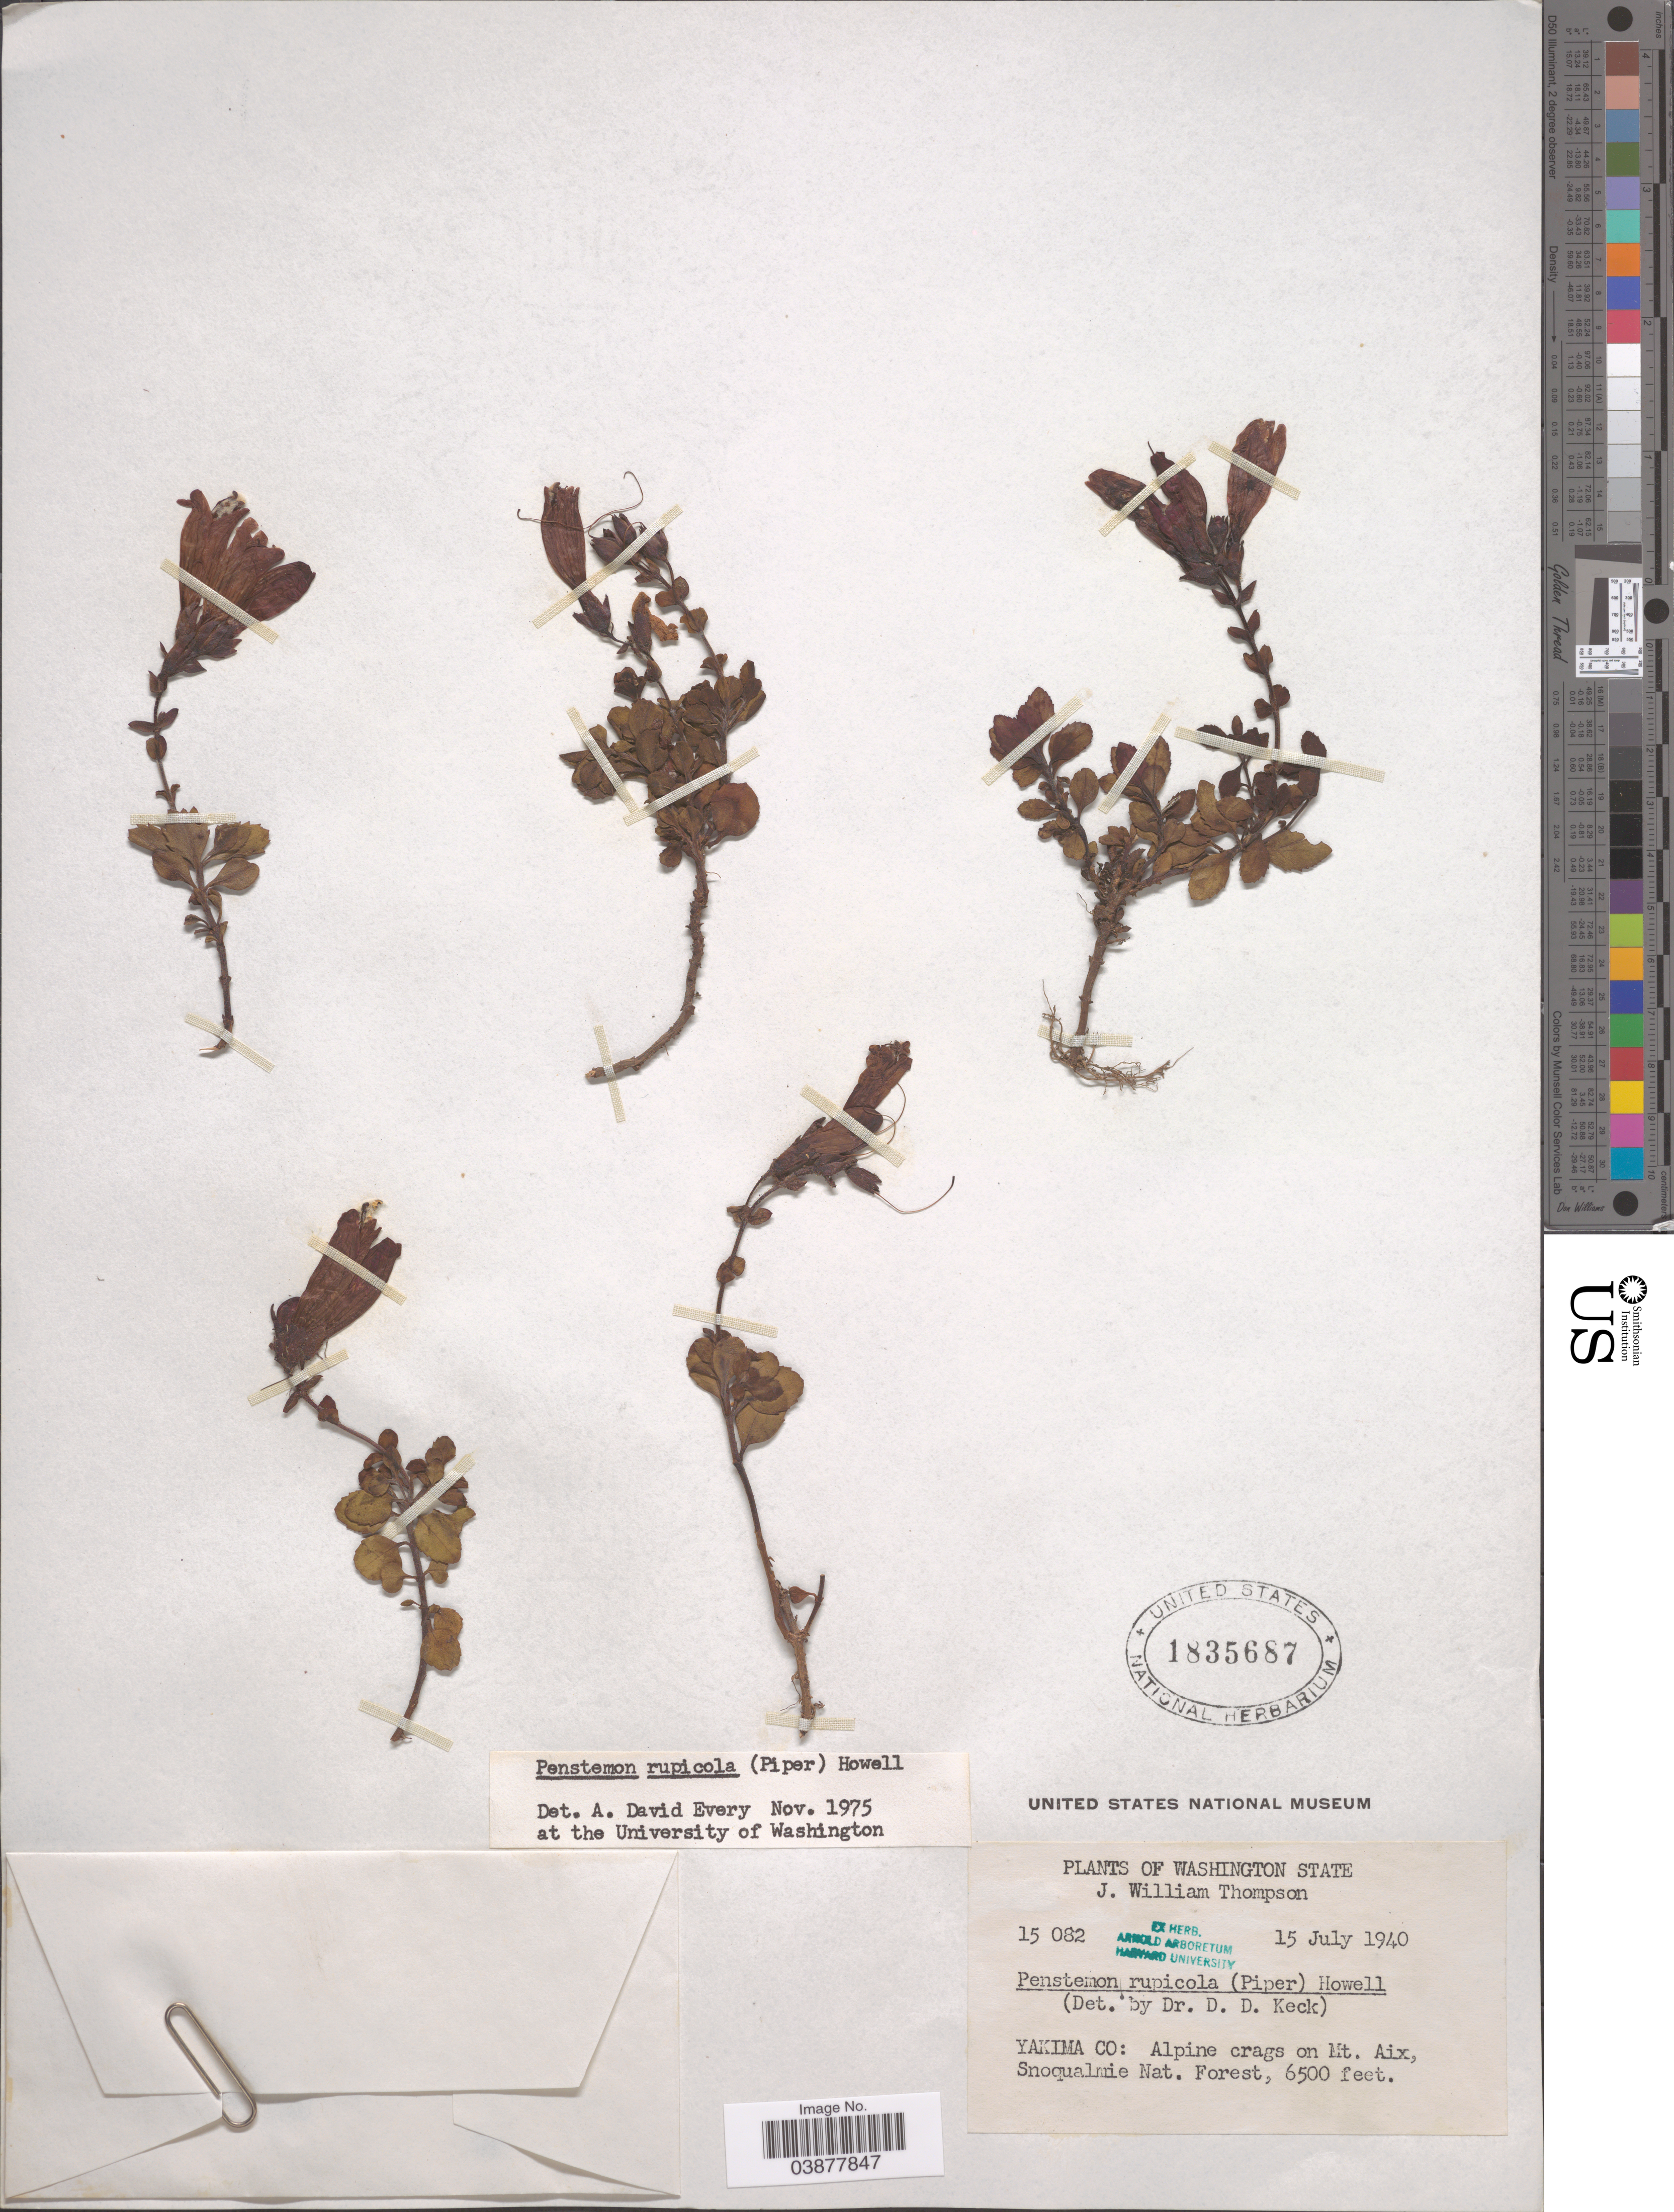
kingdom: Plantae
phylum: Tracheophyta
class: Magnoliopsida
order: Lamiales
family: Plantaginaceae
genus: Penstemon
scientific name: Penstemon rupicola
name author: (Piper) Howell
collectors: J. W. Thompson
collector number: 15082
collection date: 1940-07-15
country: United States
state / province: Washington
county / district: Yakima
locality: Yakima Co: Alpine crags on Mt. Aix, Snoqualmie Nat. Forest.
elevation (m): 1981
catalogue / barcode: US 1835687